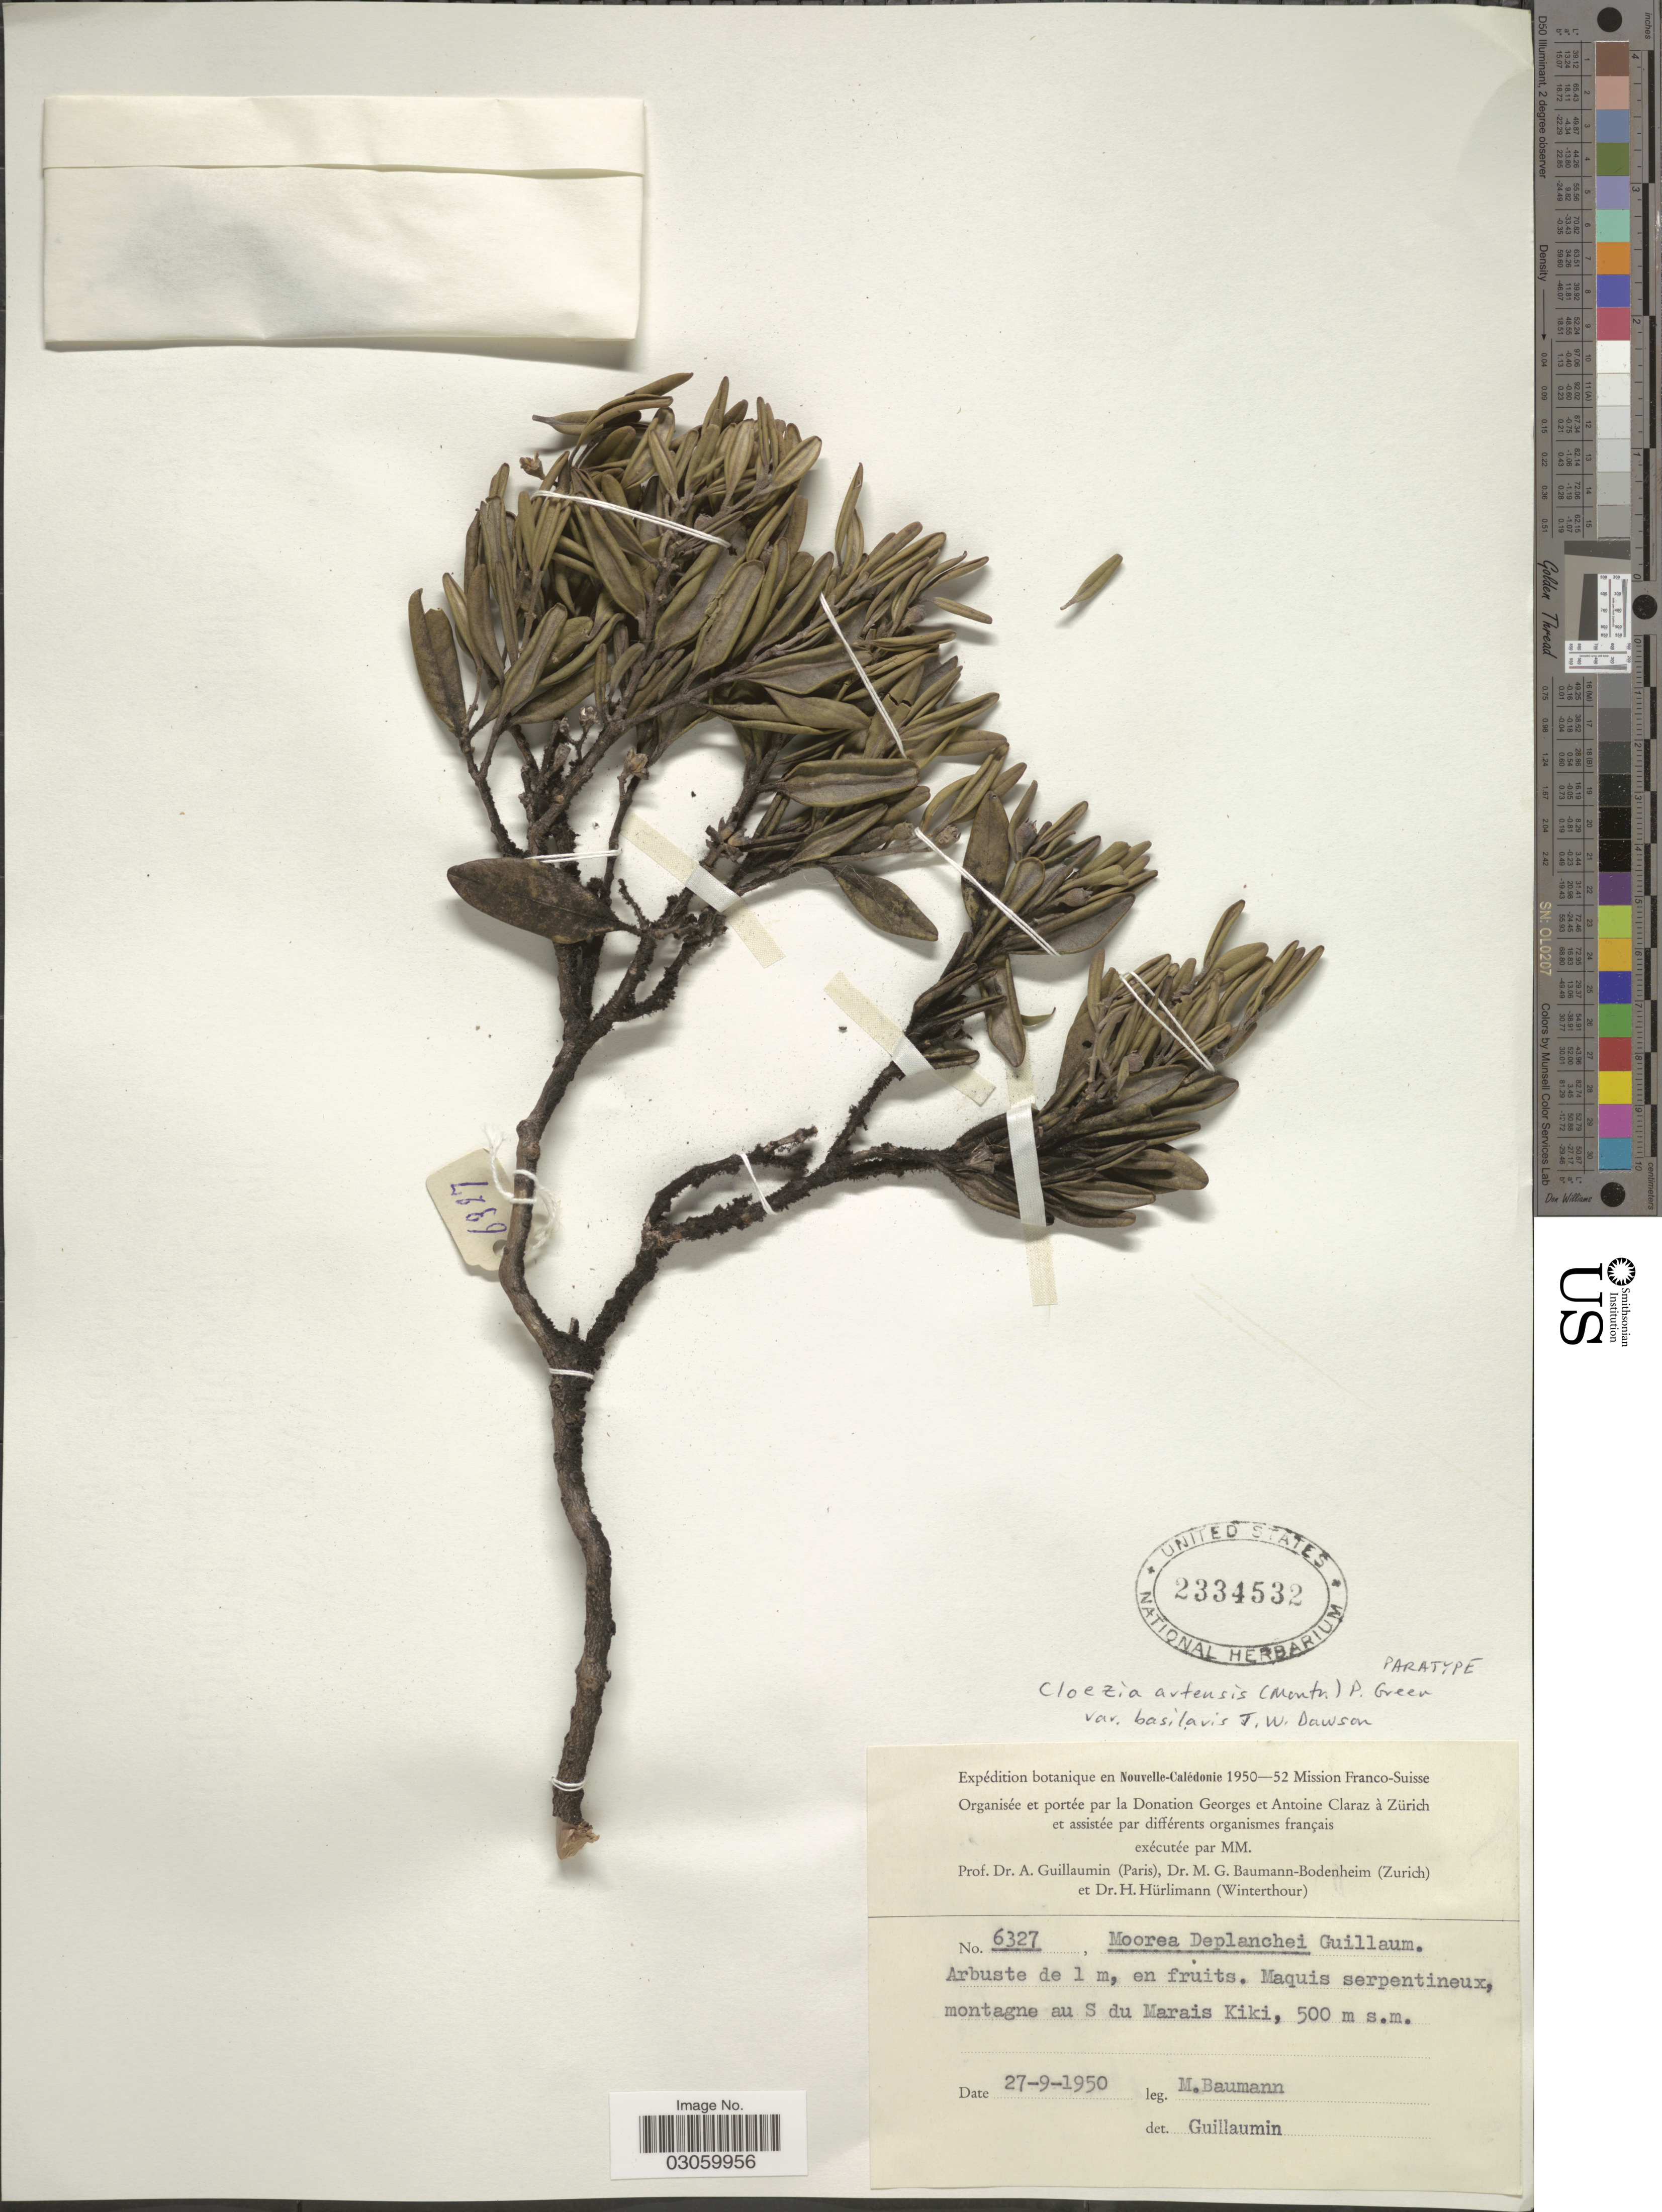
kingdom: Plantae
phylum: Tracheophyta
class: Magnoliopsida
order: Myrtales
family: Myrtaceae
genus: Cloezia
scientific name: Cloezia artensis var. basilaris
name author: J.W. Dawson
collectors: M. G. Baumann-Bodenheim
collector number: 6327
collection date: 1950-09-27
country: New Caledonia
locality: Montagne au S du Marais Kiki.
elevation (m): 500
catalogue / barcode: US 2334532